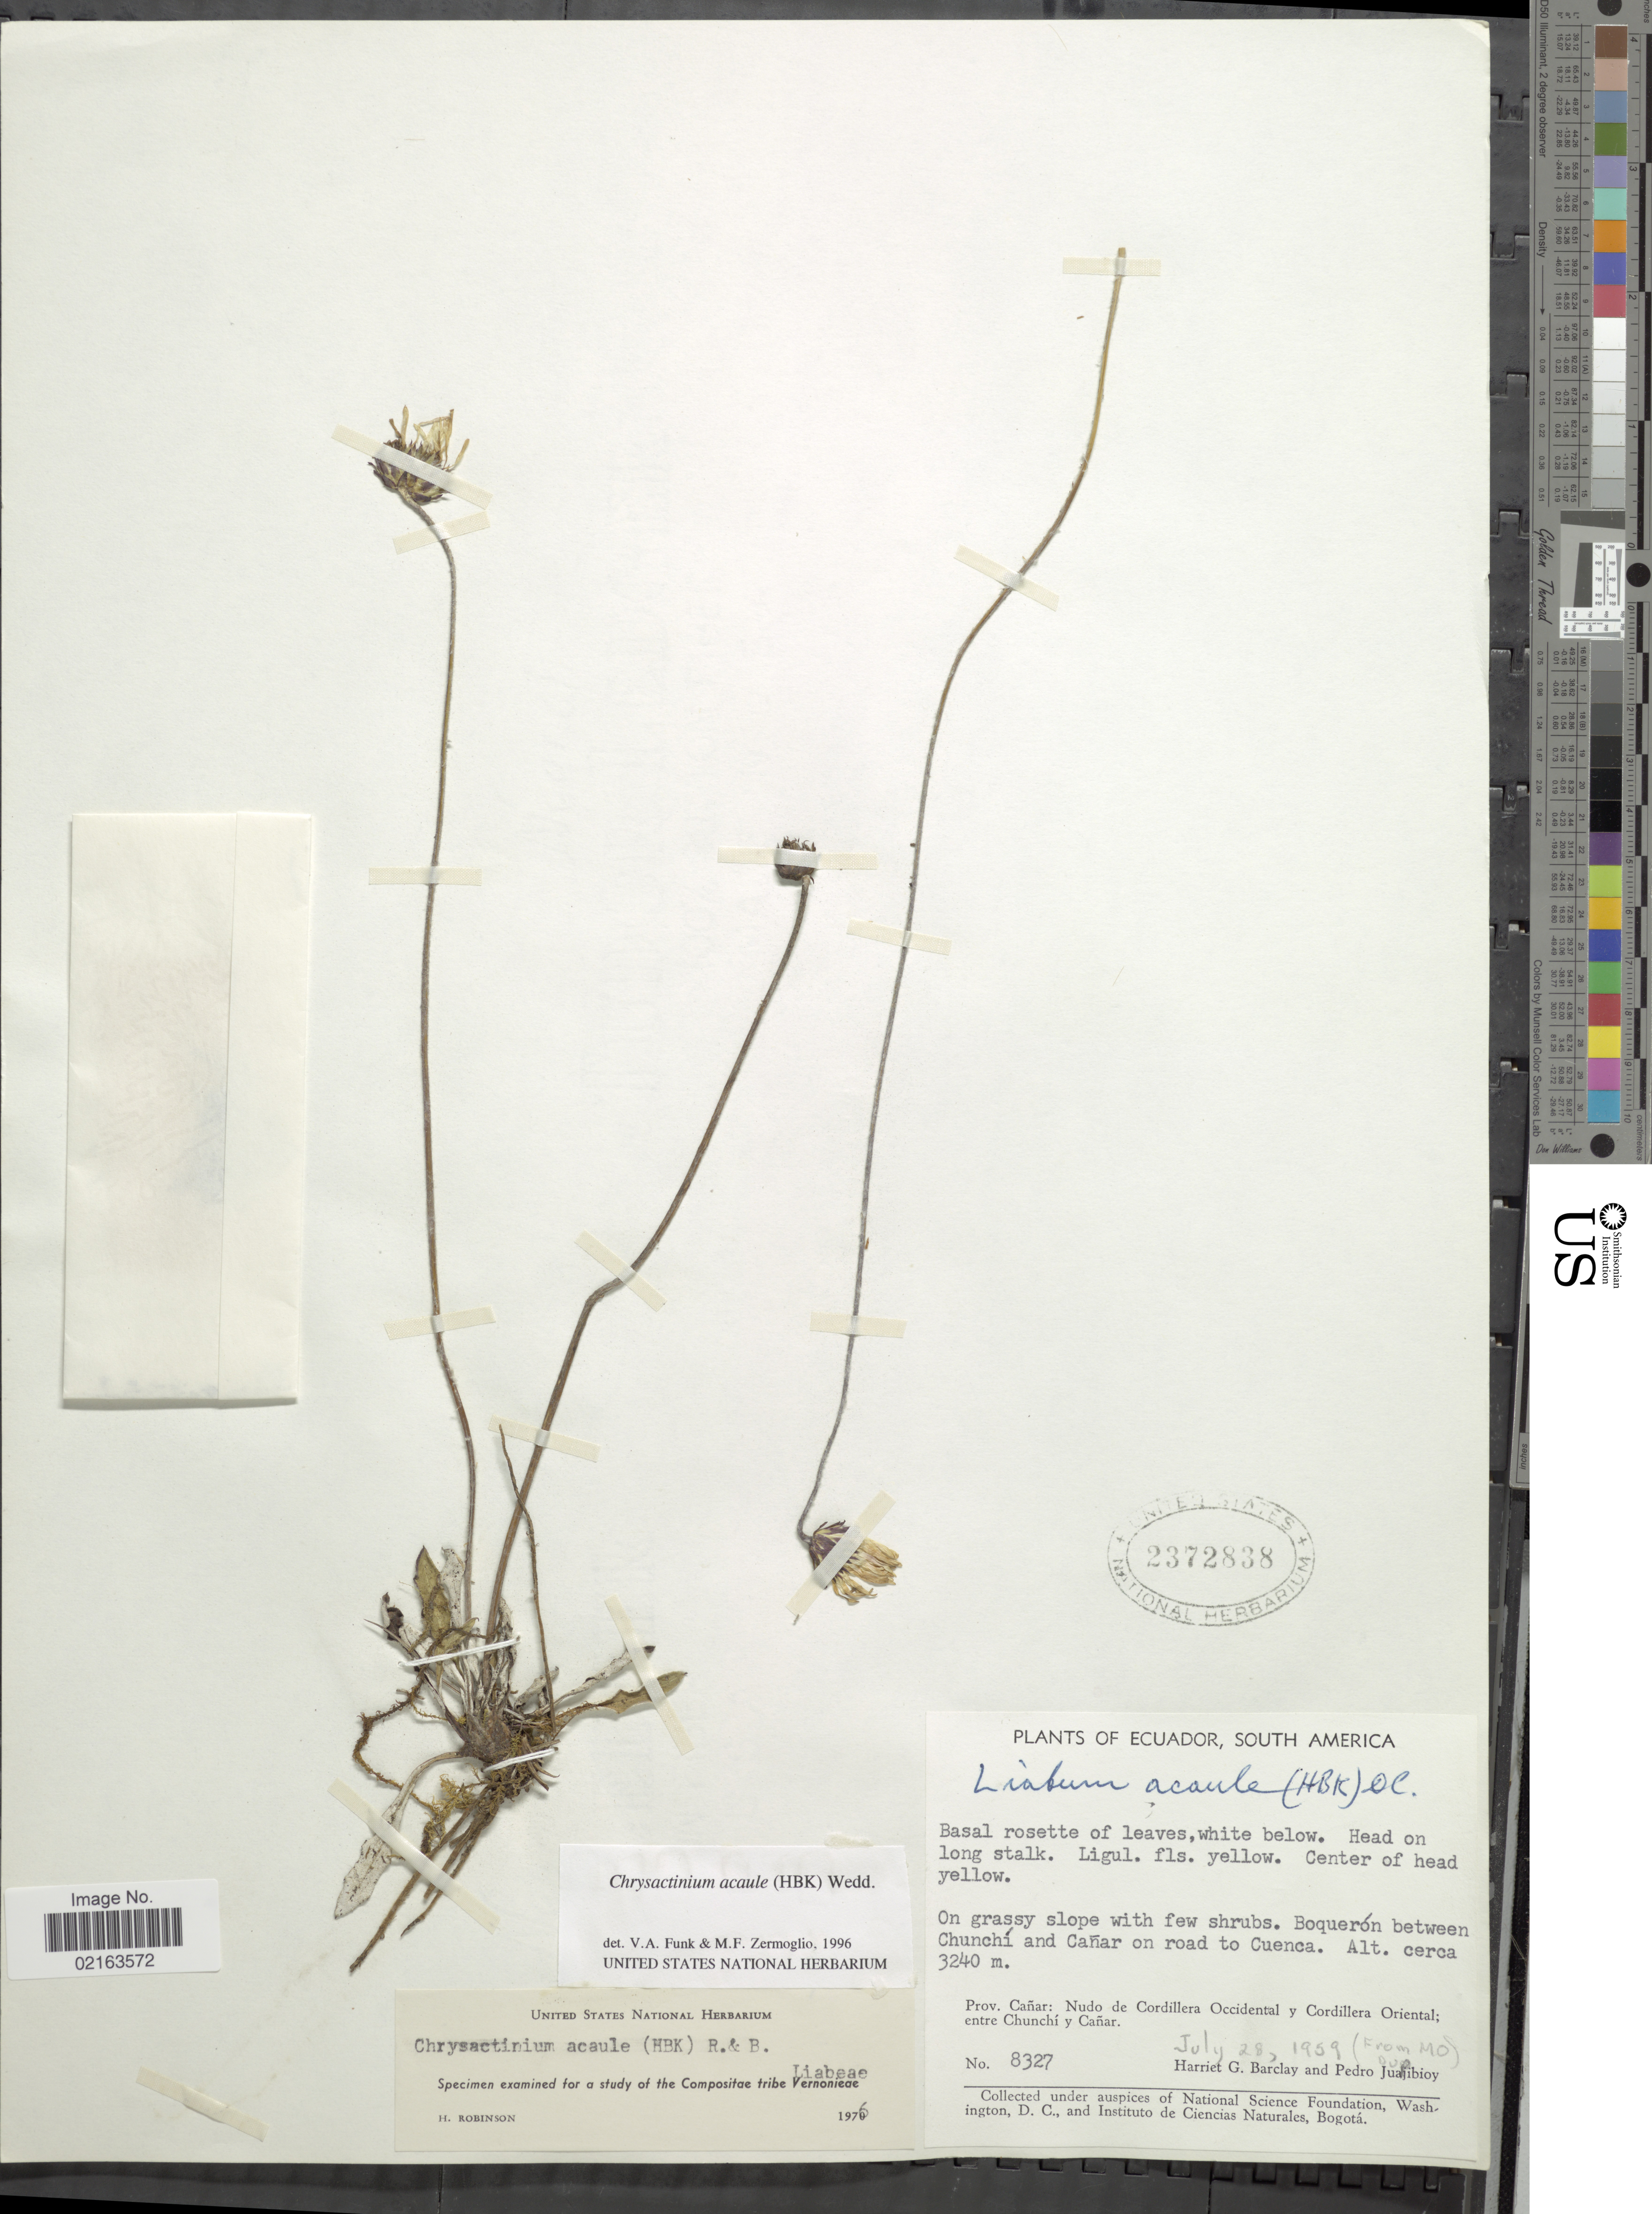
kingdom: Plantae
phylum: Tracheophyta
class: Magnoliopsida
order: Asterales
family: Asteraceae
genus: Chrysactinium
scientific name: Chrysactinium acaule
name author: (Kunth) Wedd.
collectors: H. G. Barclay & P. Juajibioy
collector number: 8327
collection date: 1959-07-28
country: Ecuador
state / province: Cañar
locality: Boquéron between Chunchí and Cañar on road to Cuenca. Prov. Cañar: Nudo de Cordillera Occidental y Cordillera Oriental; entre Chunchí y Cañar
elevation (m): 3240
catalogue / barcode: US 2372838